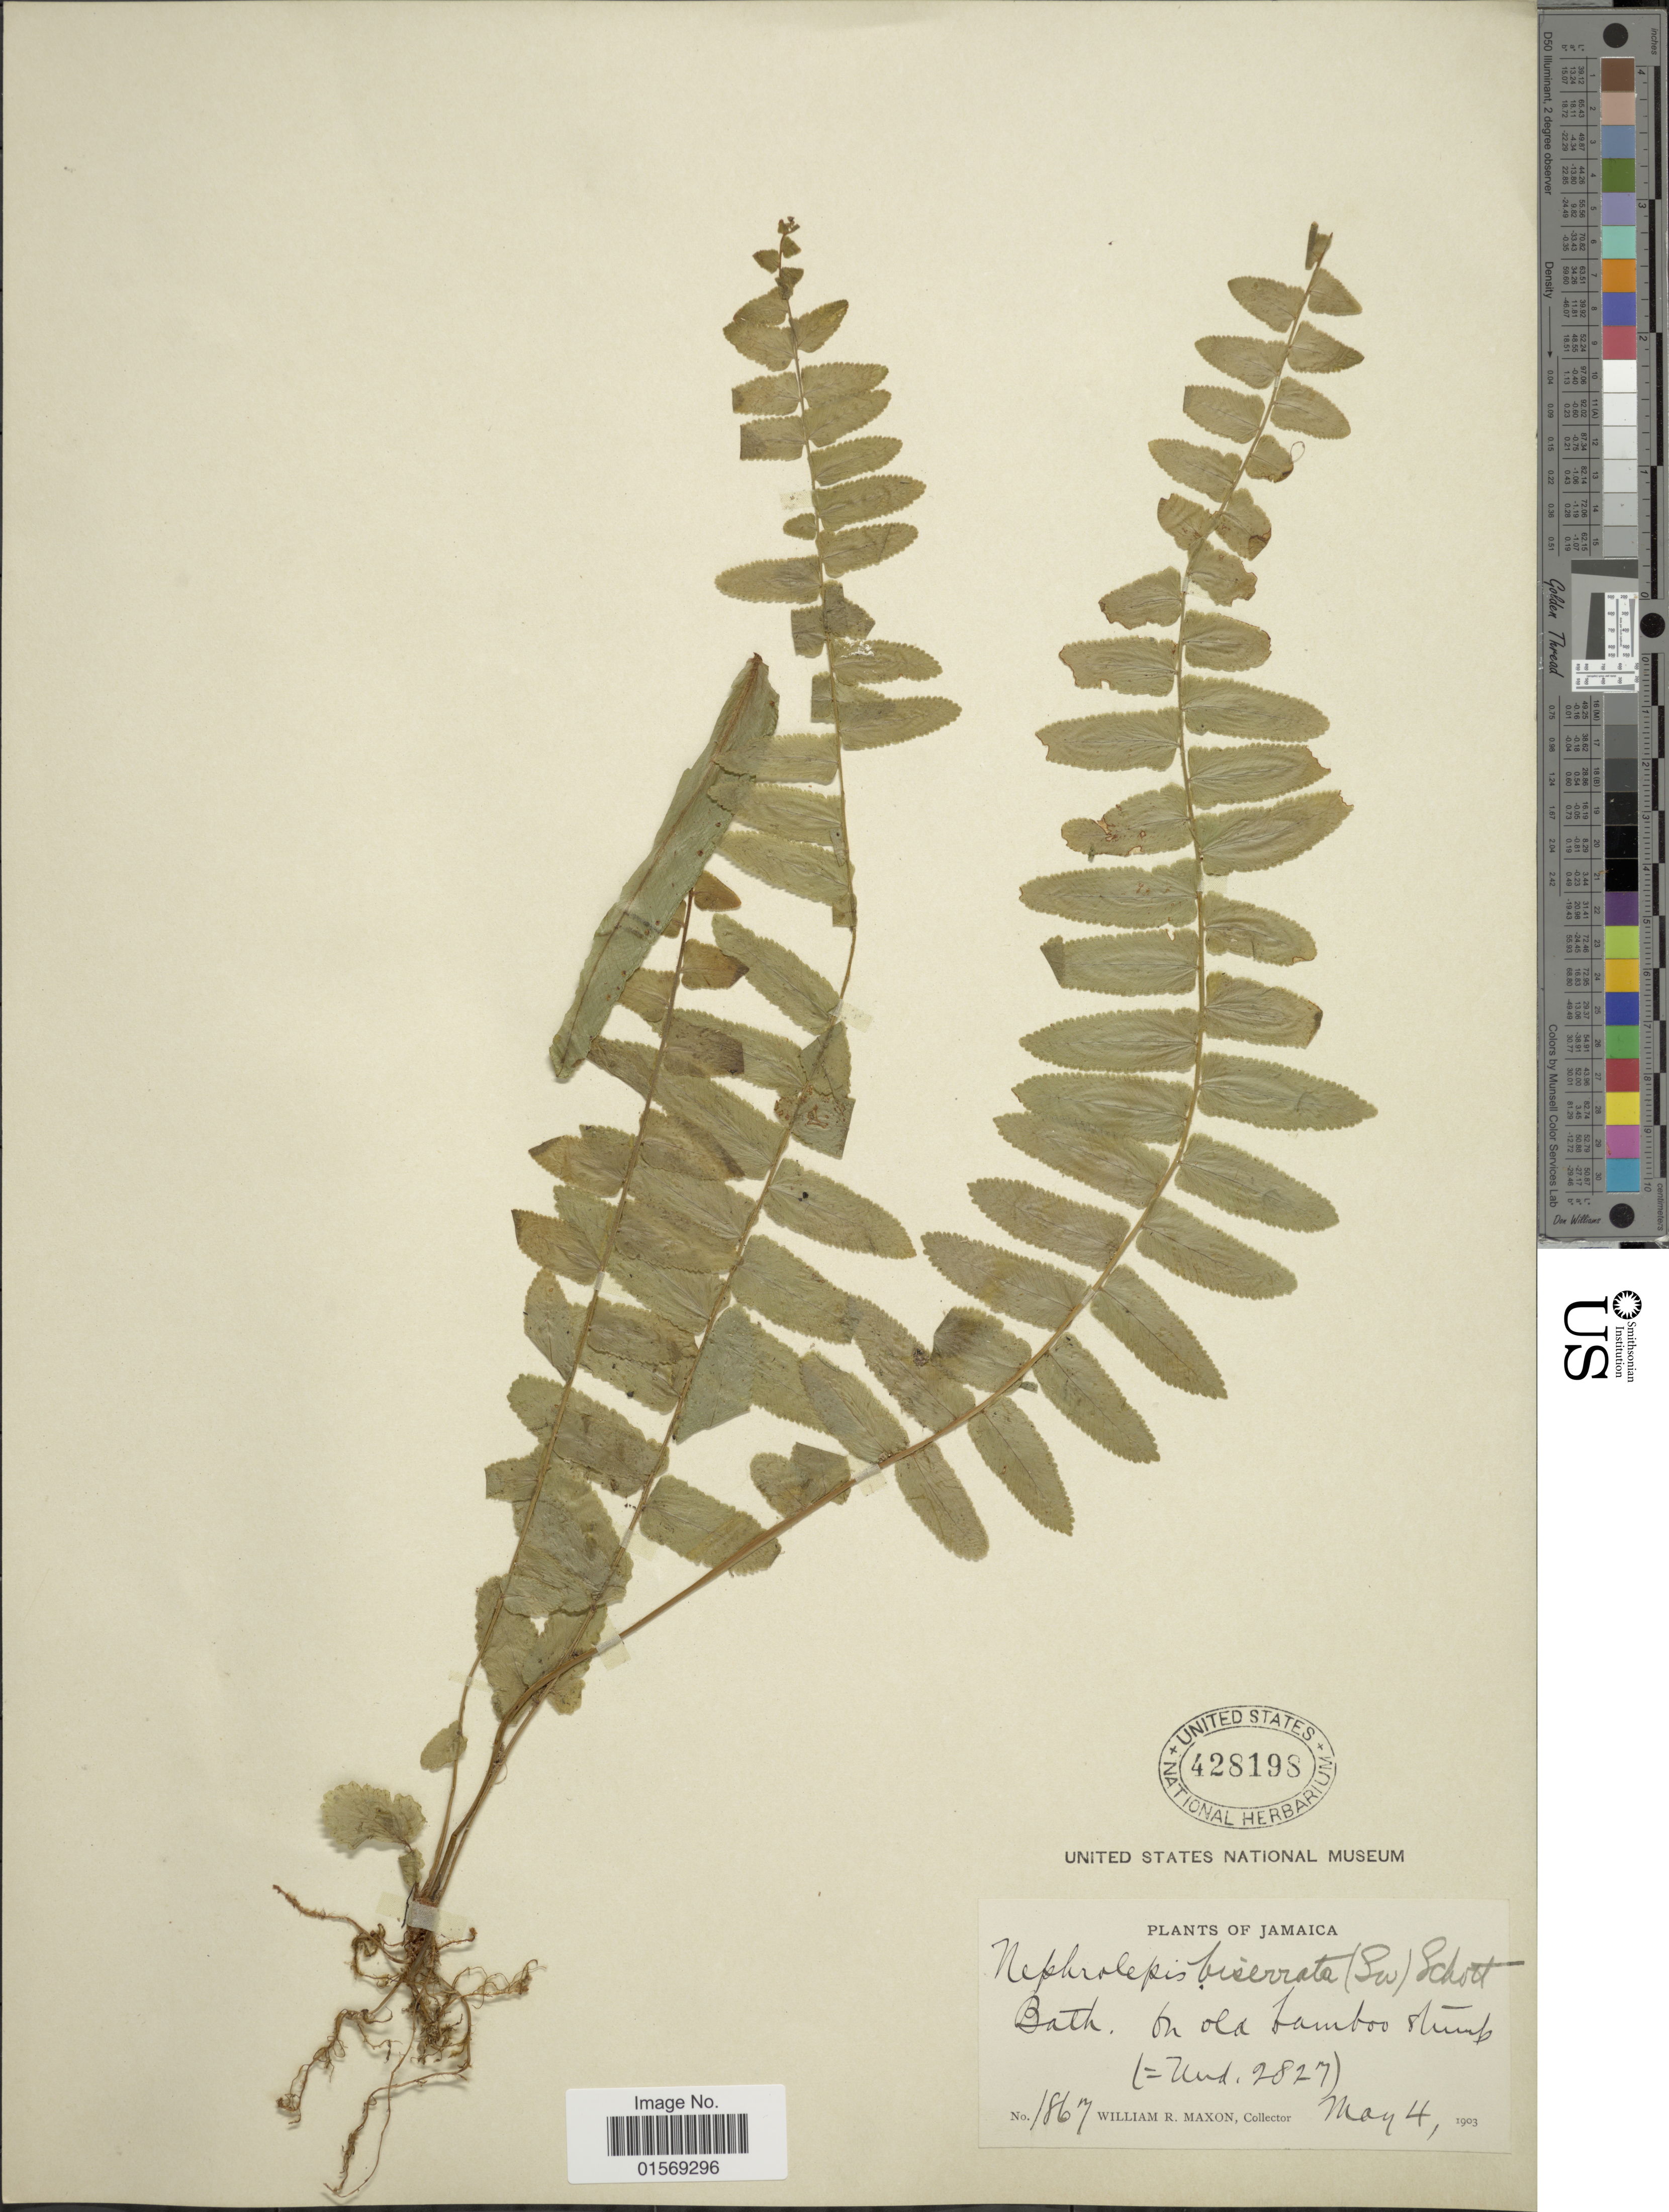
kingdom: Plantae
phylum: Tracheophyta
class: Polypodiopsida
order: Polypodiales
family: Nephrolepidaceae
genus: Nephrolepis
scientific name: Nephrolepis biserrata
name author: (Sw.) Schott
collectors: W. R. Maxon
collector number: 1867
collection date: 1903-05-04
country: Jamaica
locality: Jamaica, Bath. on old Bamboo stump.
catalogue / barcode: US 428198